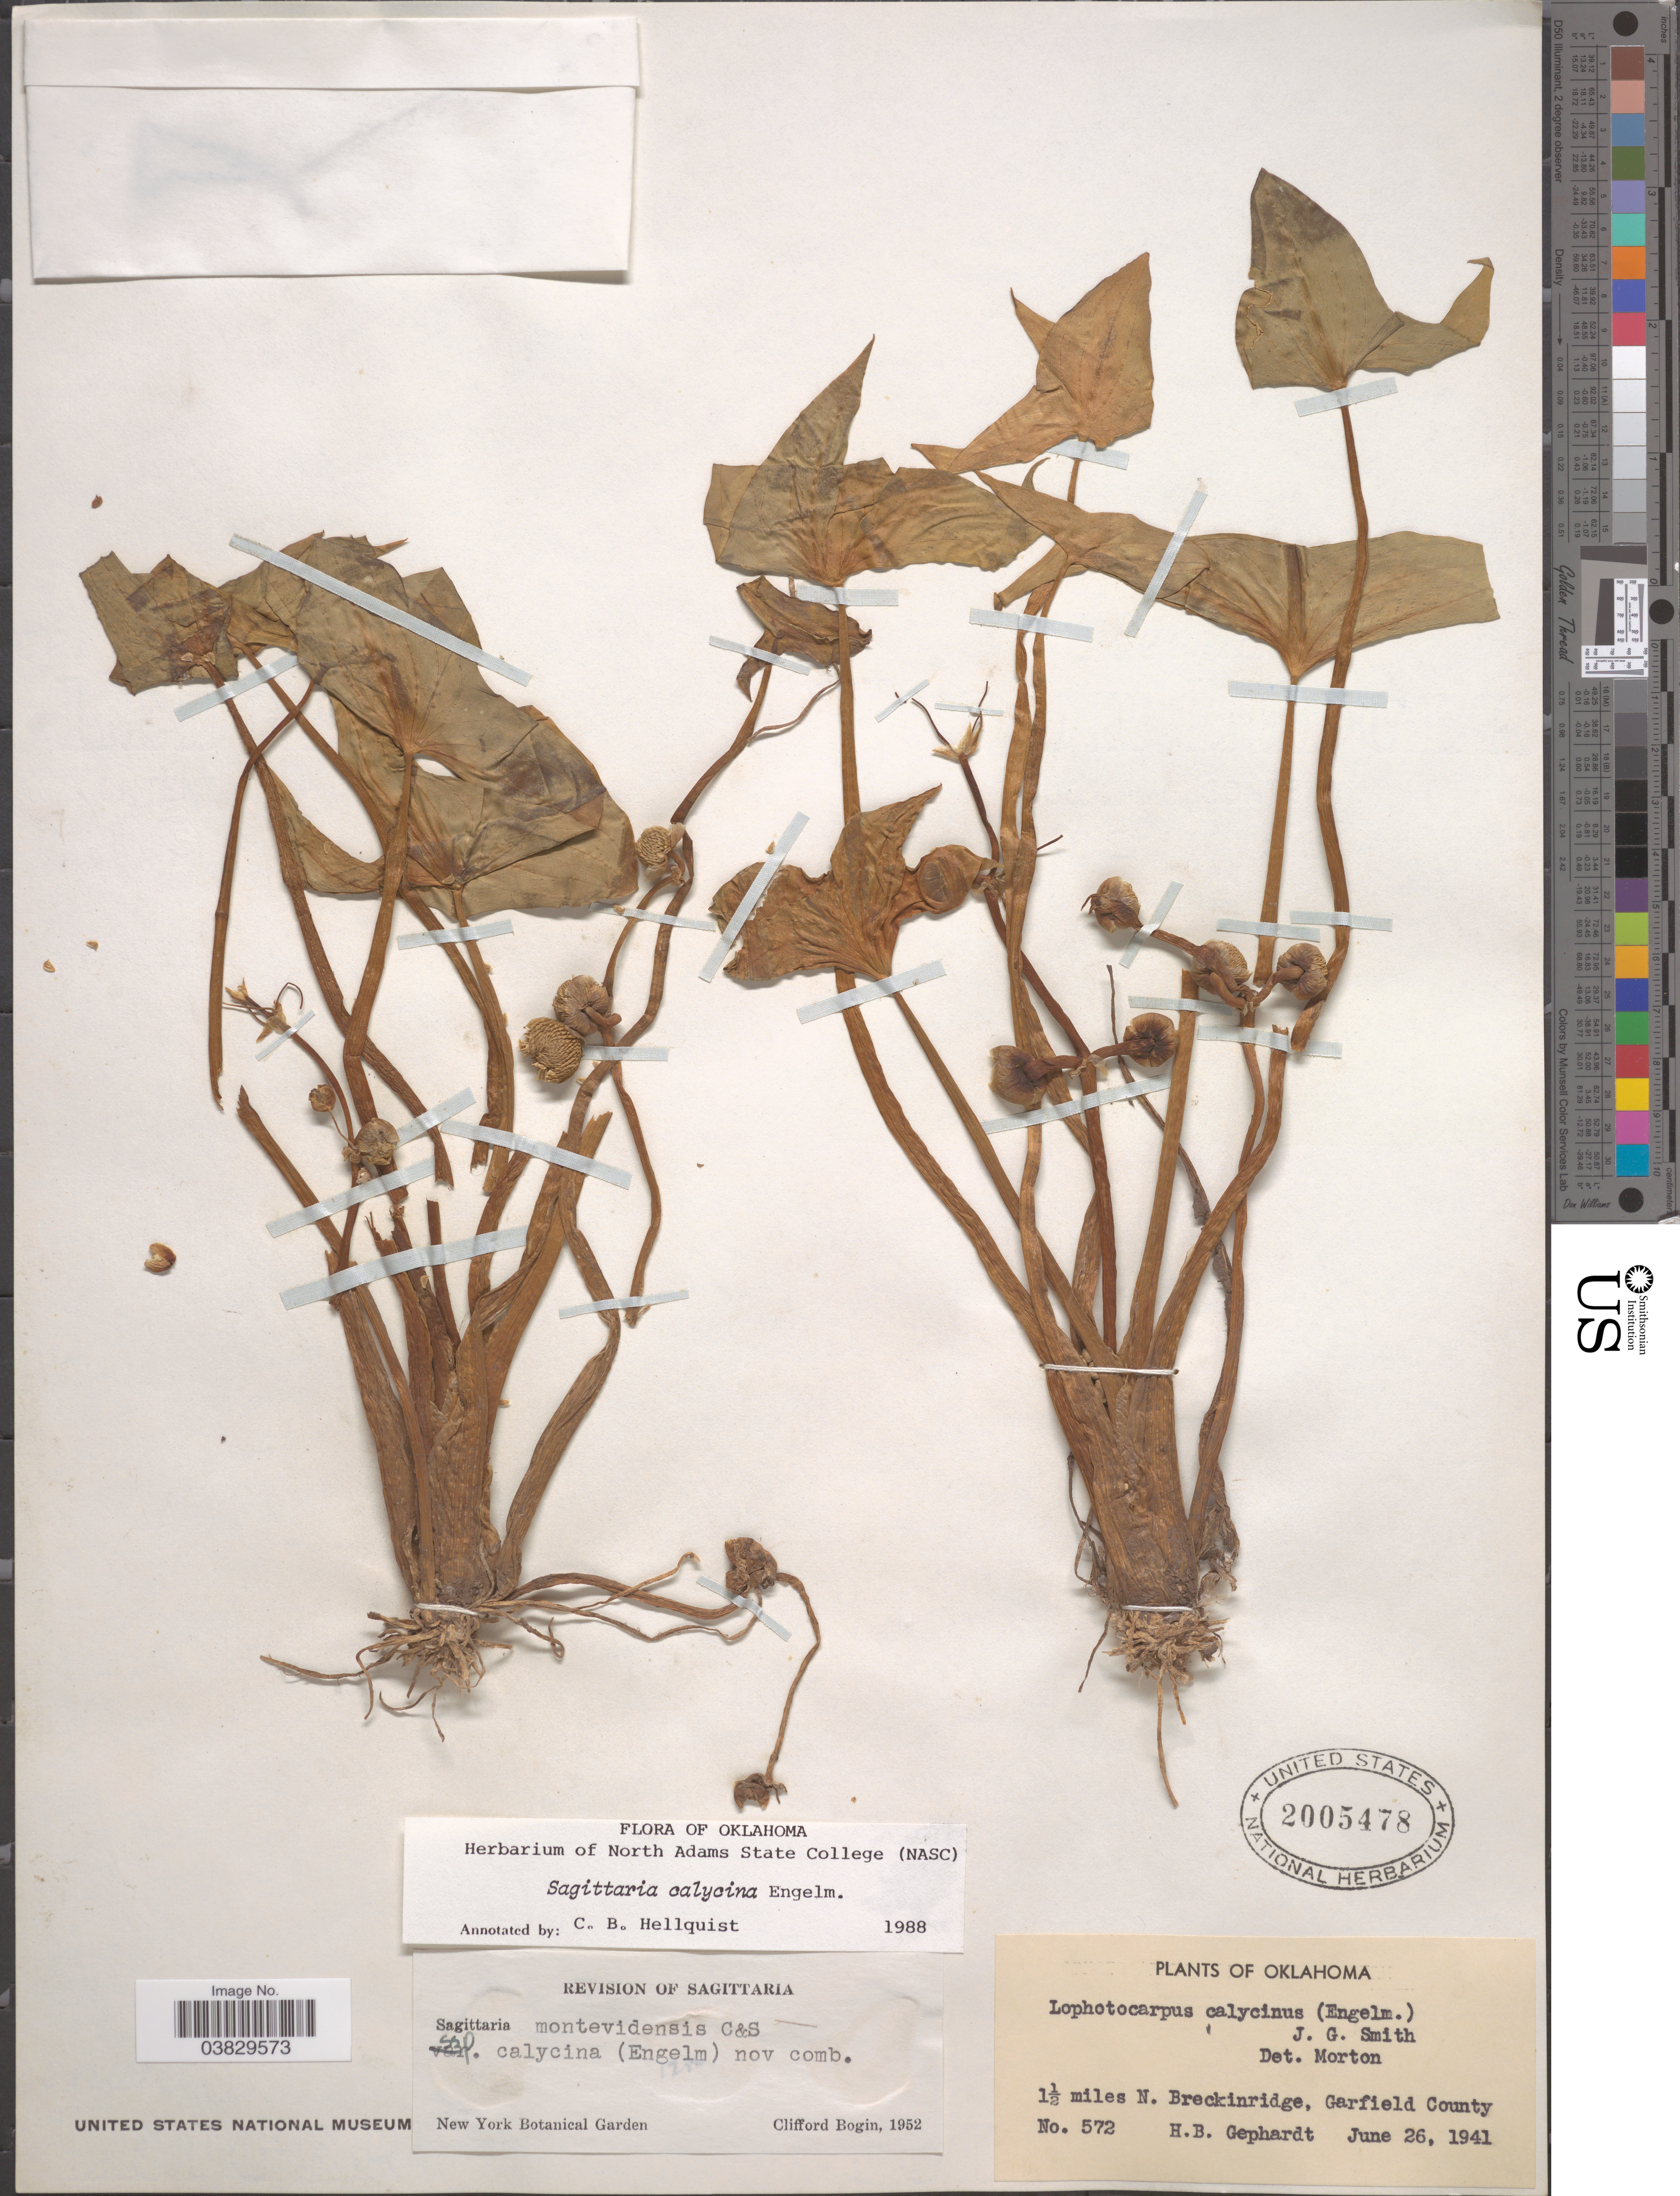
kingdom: Plantae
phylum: Tracheophyta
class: Liliopsida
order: Alismatales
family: Alismataceae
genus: Sagittaria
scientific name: Sagittaria calycina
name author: Engelm.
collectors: H. Gephardt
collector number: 572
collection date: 1941-06-26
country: United States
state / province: Oklahoma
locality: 1½ miles N. Breckinridge, Garfield County.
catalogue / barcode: US 2005478